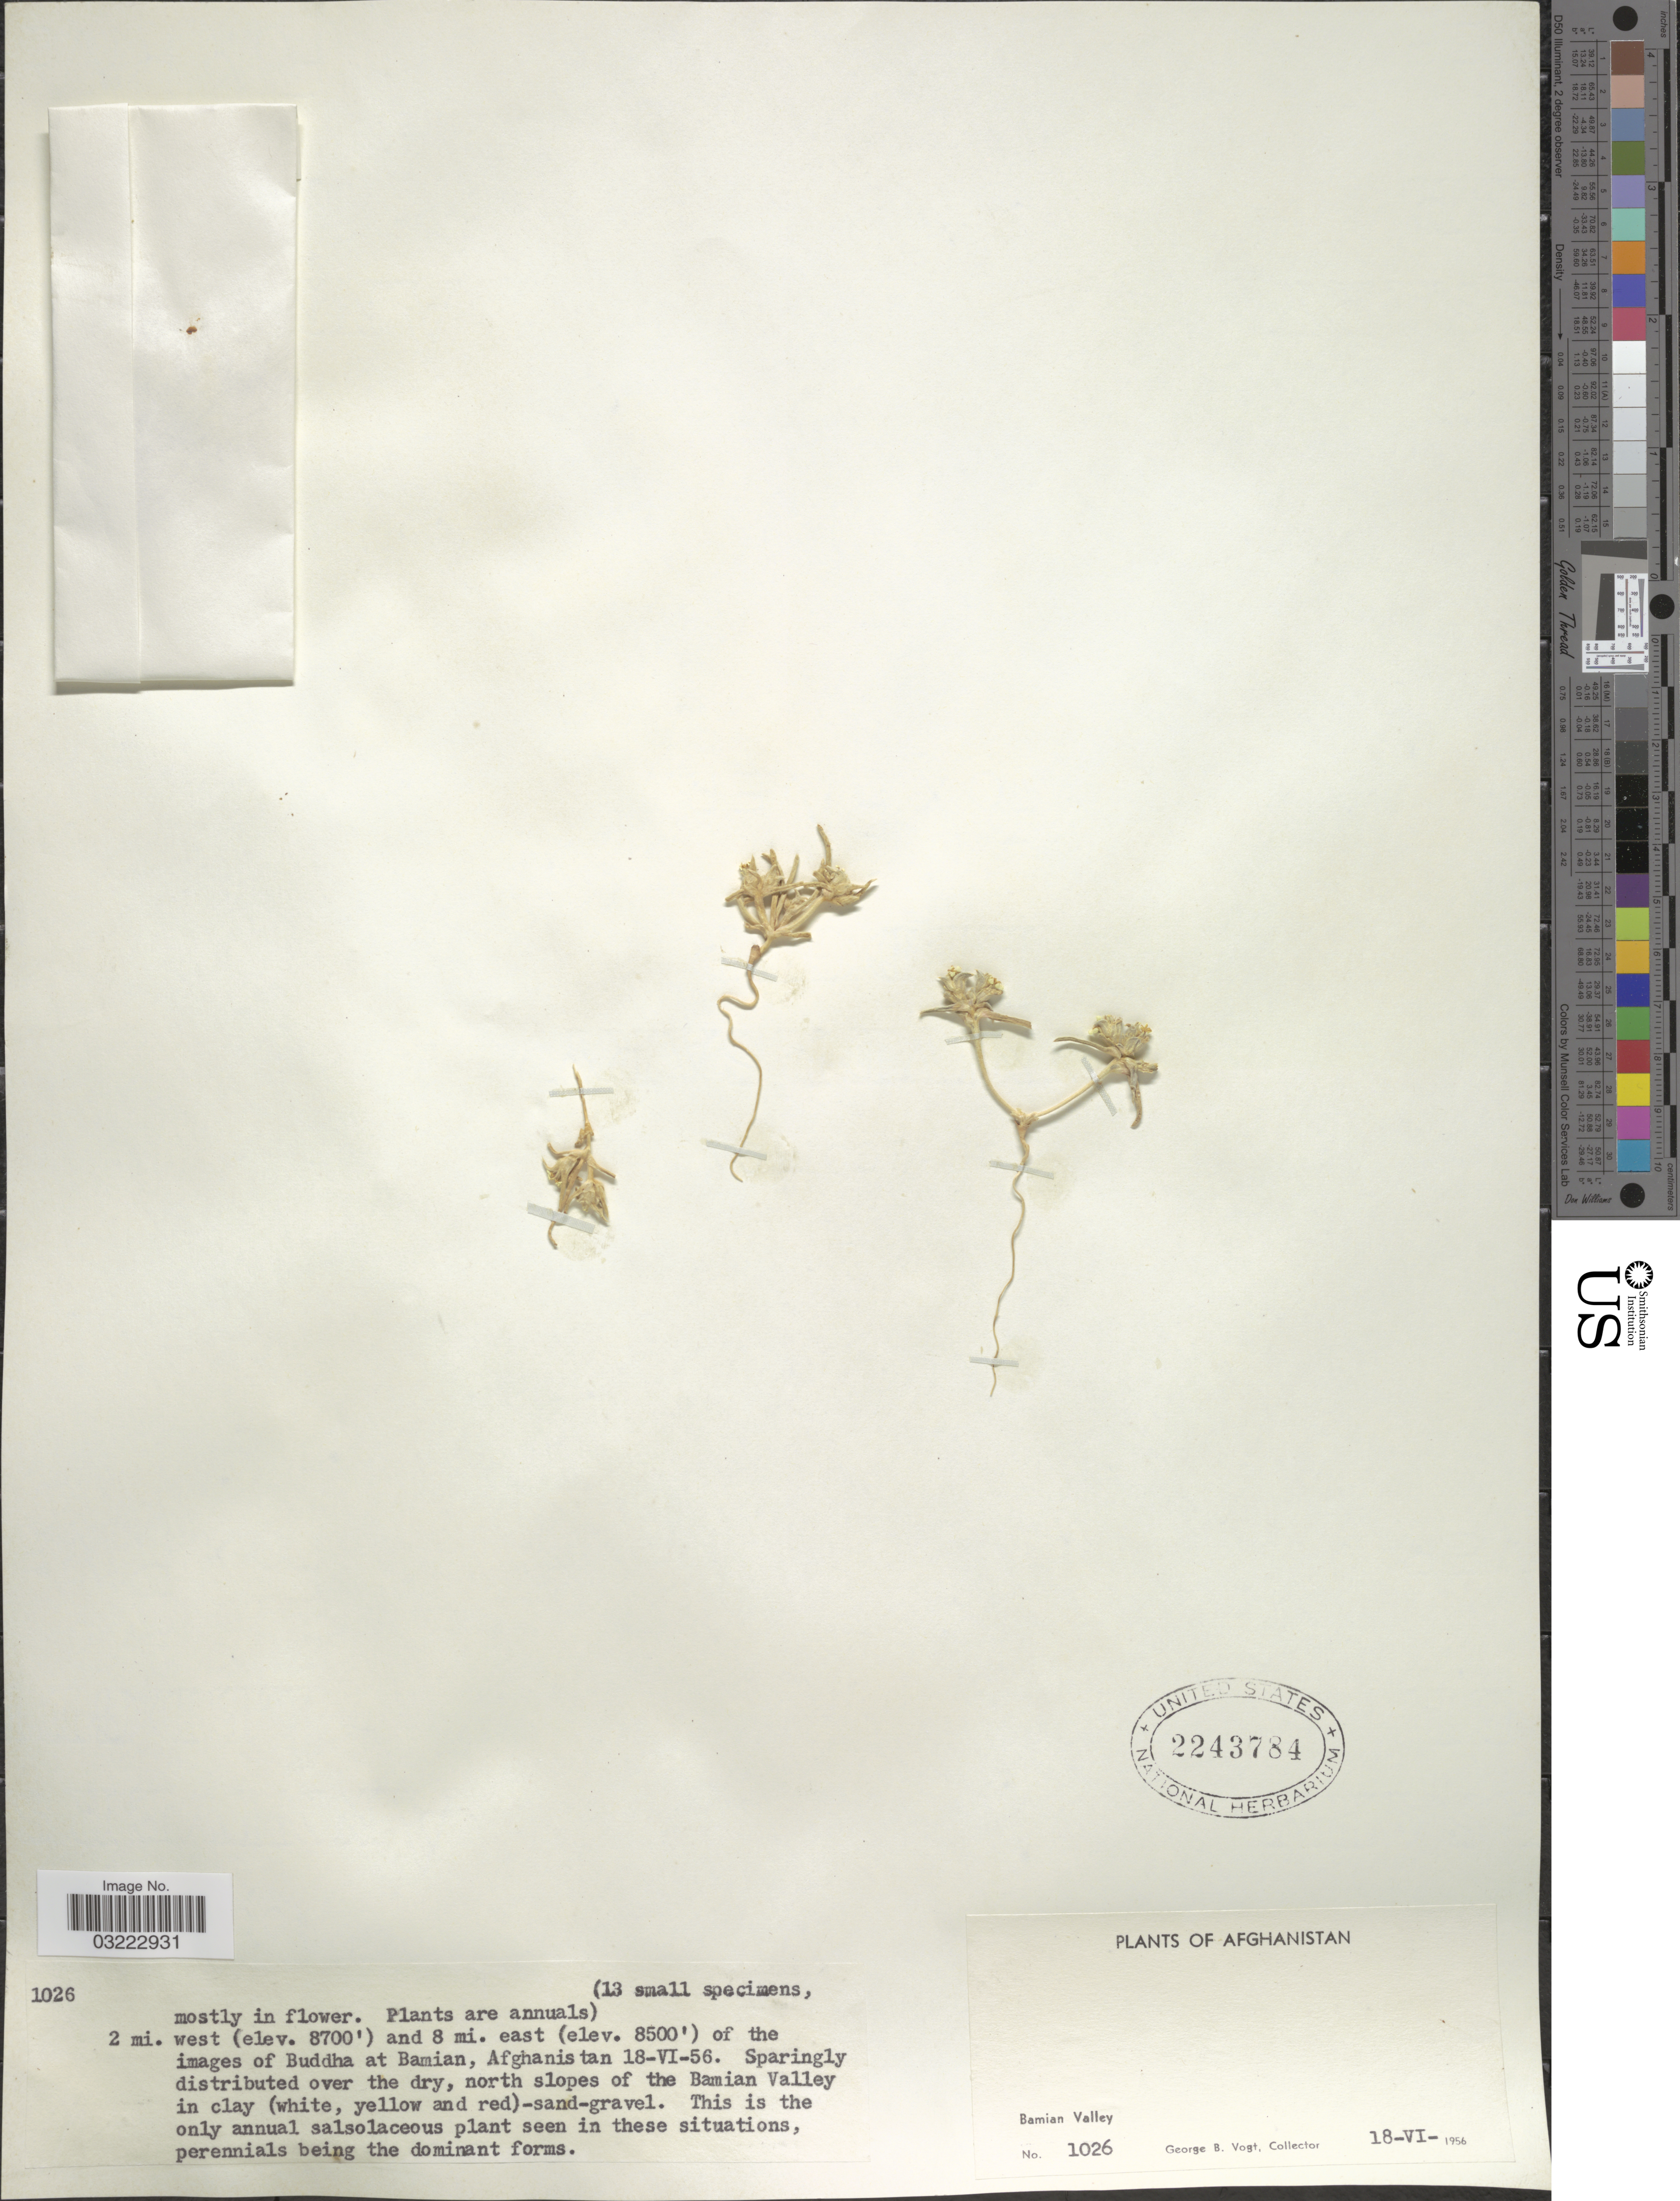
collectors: G. B. Vogt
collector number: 1026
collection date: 1956-06-18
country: Afghanistan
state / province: Bamian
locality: Bamian Valley. 2 mi. west and 8 mi. east of the images of Buddha at Bamian.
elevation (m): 2591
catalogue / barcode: US 2243784